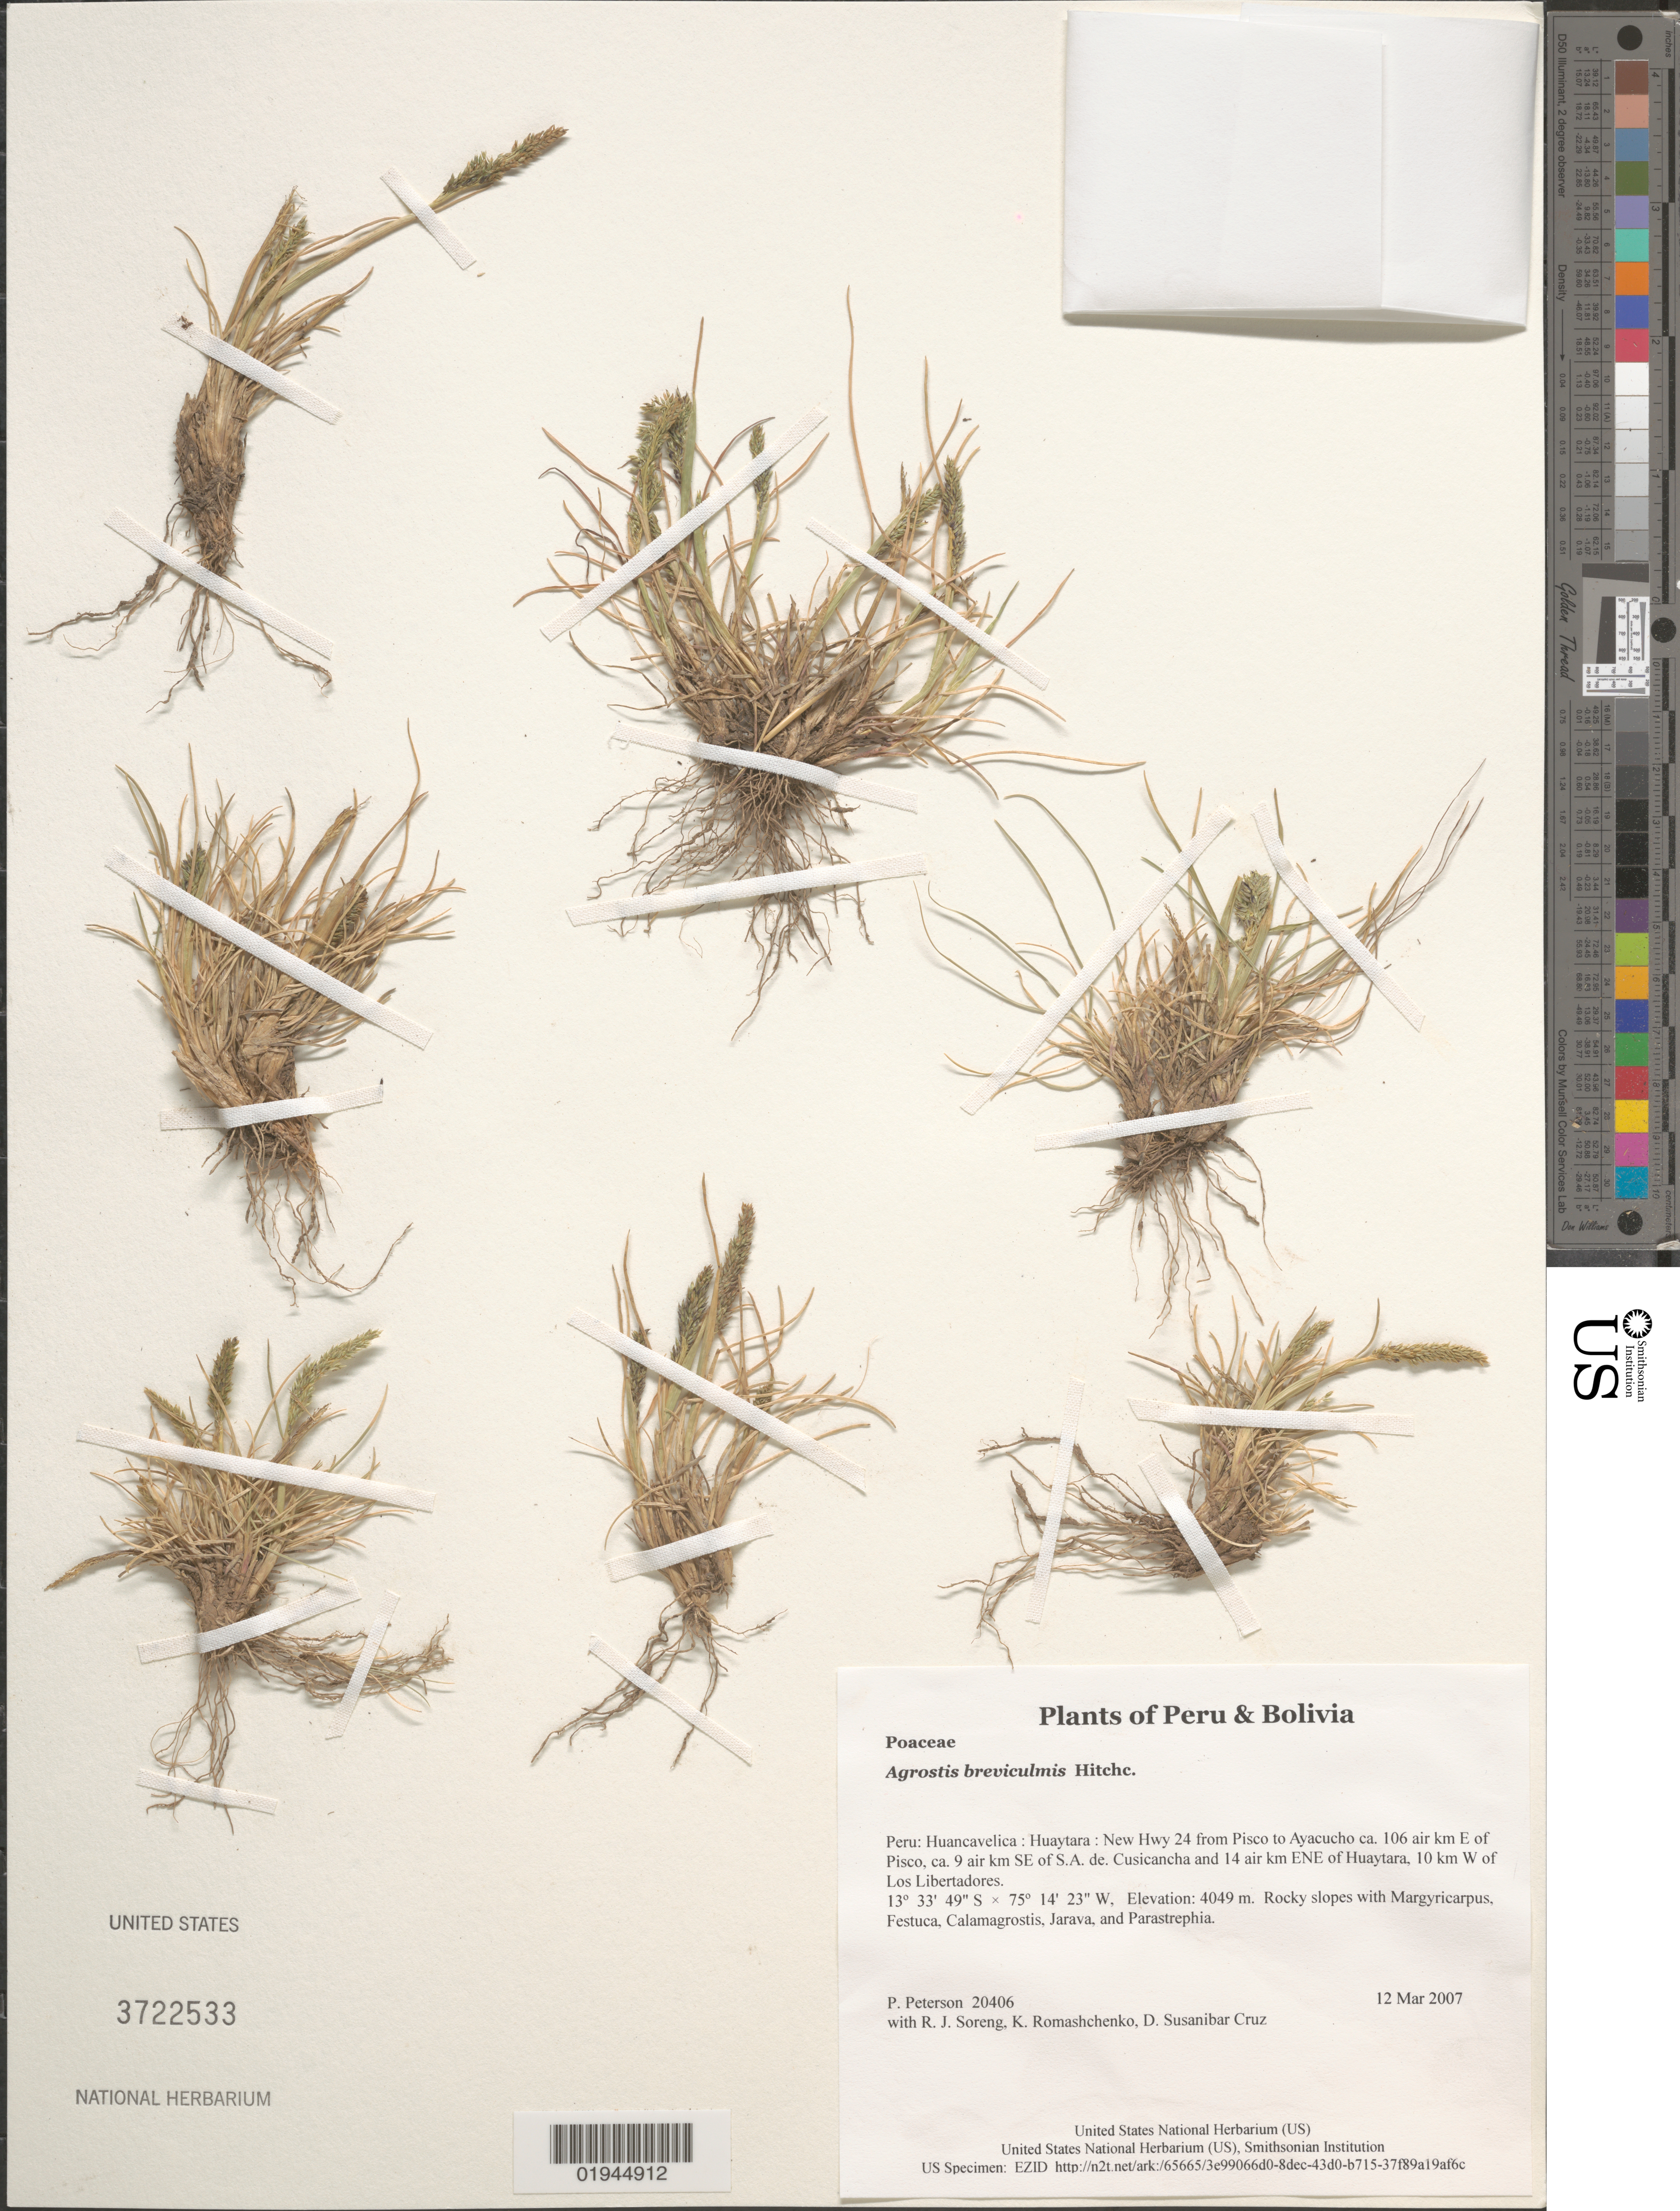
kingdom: Plantae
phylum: Tracheophyta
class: Liliopsida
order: Poales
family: Poaceae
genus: Agrostis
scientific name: Agrostis breviculmis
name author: Hitchc.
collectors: P. M. Peterson, R. J. Soreng, K. Romashchenko & D. Susanibar Cruz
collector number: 20406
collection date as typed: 12 Mar 2007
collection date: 2007-03-12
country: Peru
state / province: Huancavelica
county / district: Huaytara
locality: New Hwy 24 from Pisco to Ayacucho ca. 106 air km E of Pisco, ca. 9 air km SE of S.A. de. Cusicancha and 14 air km ENE of Huaytara, 10 km W of Los Libertadores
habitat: Rocky slopes with Margyricarpus, Festuca, Calamagrostis, Jarava, and Parastrephia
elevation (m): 4049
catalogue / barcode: US 3722533